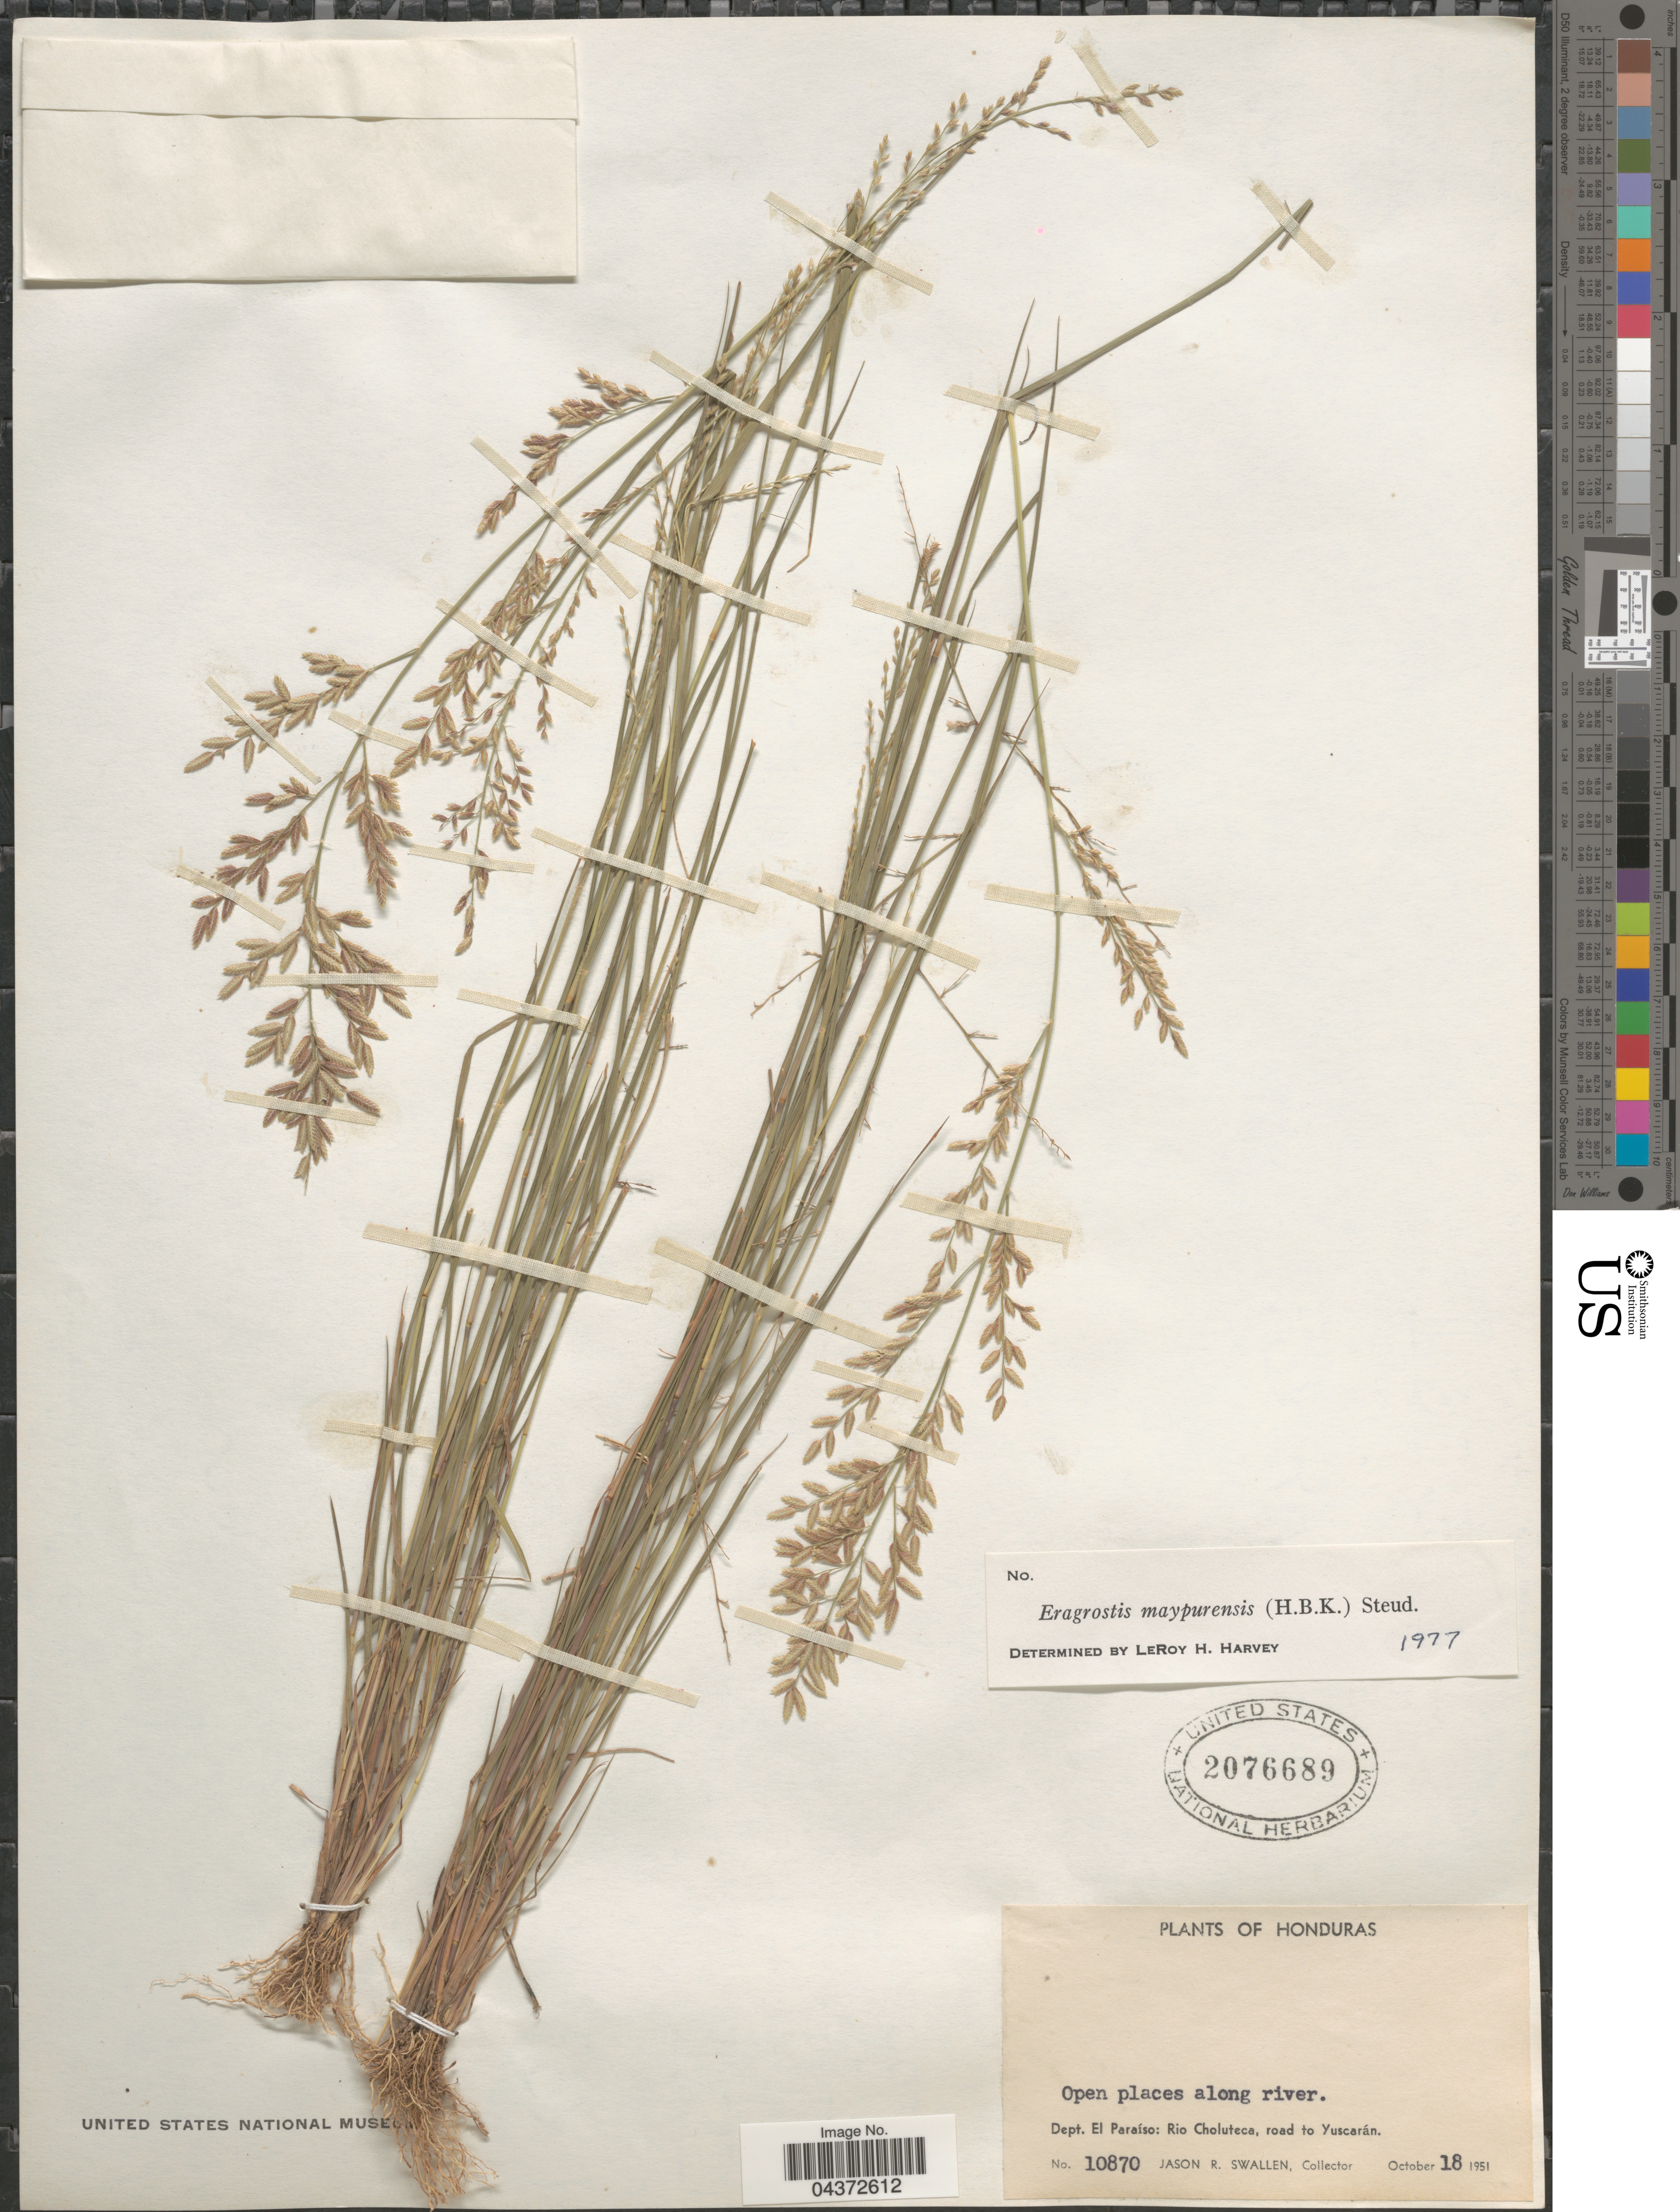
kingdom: Plantae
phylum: Tracheophyta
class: Liliopsida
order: Poales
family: Poaceae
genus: Eragrostis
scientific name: Eragrostis maypurensis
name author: (Kunth) Steud.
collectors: J. R. Swallen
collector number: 10870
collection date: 1951-10-18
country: Honduras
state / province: El Paraiso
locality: Open places along river. Dept. El Paraíso: Rio Choluteca, road to Yuscarán.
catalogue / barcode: US 2076689